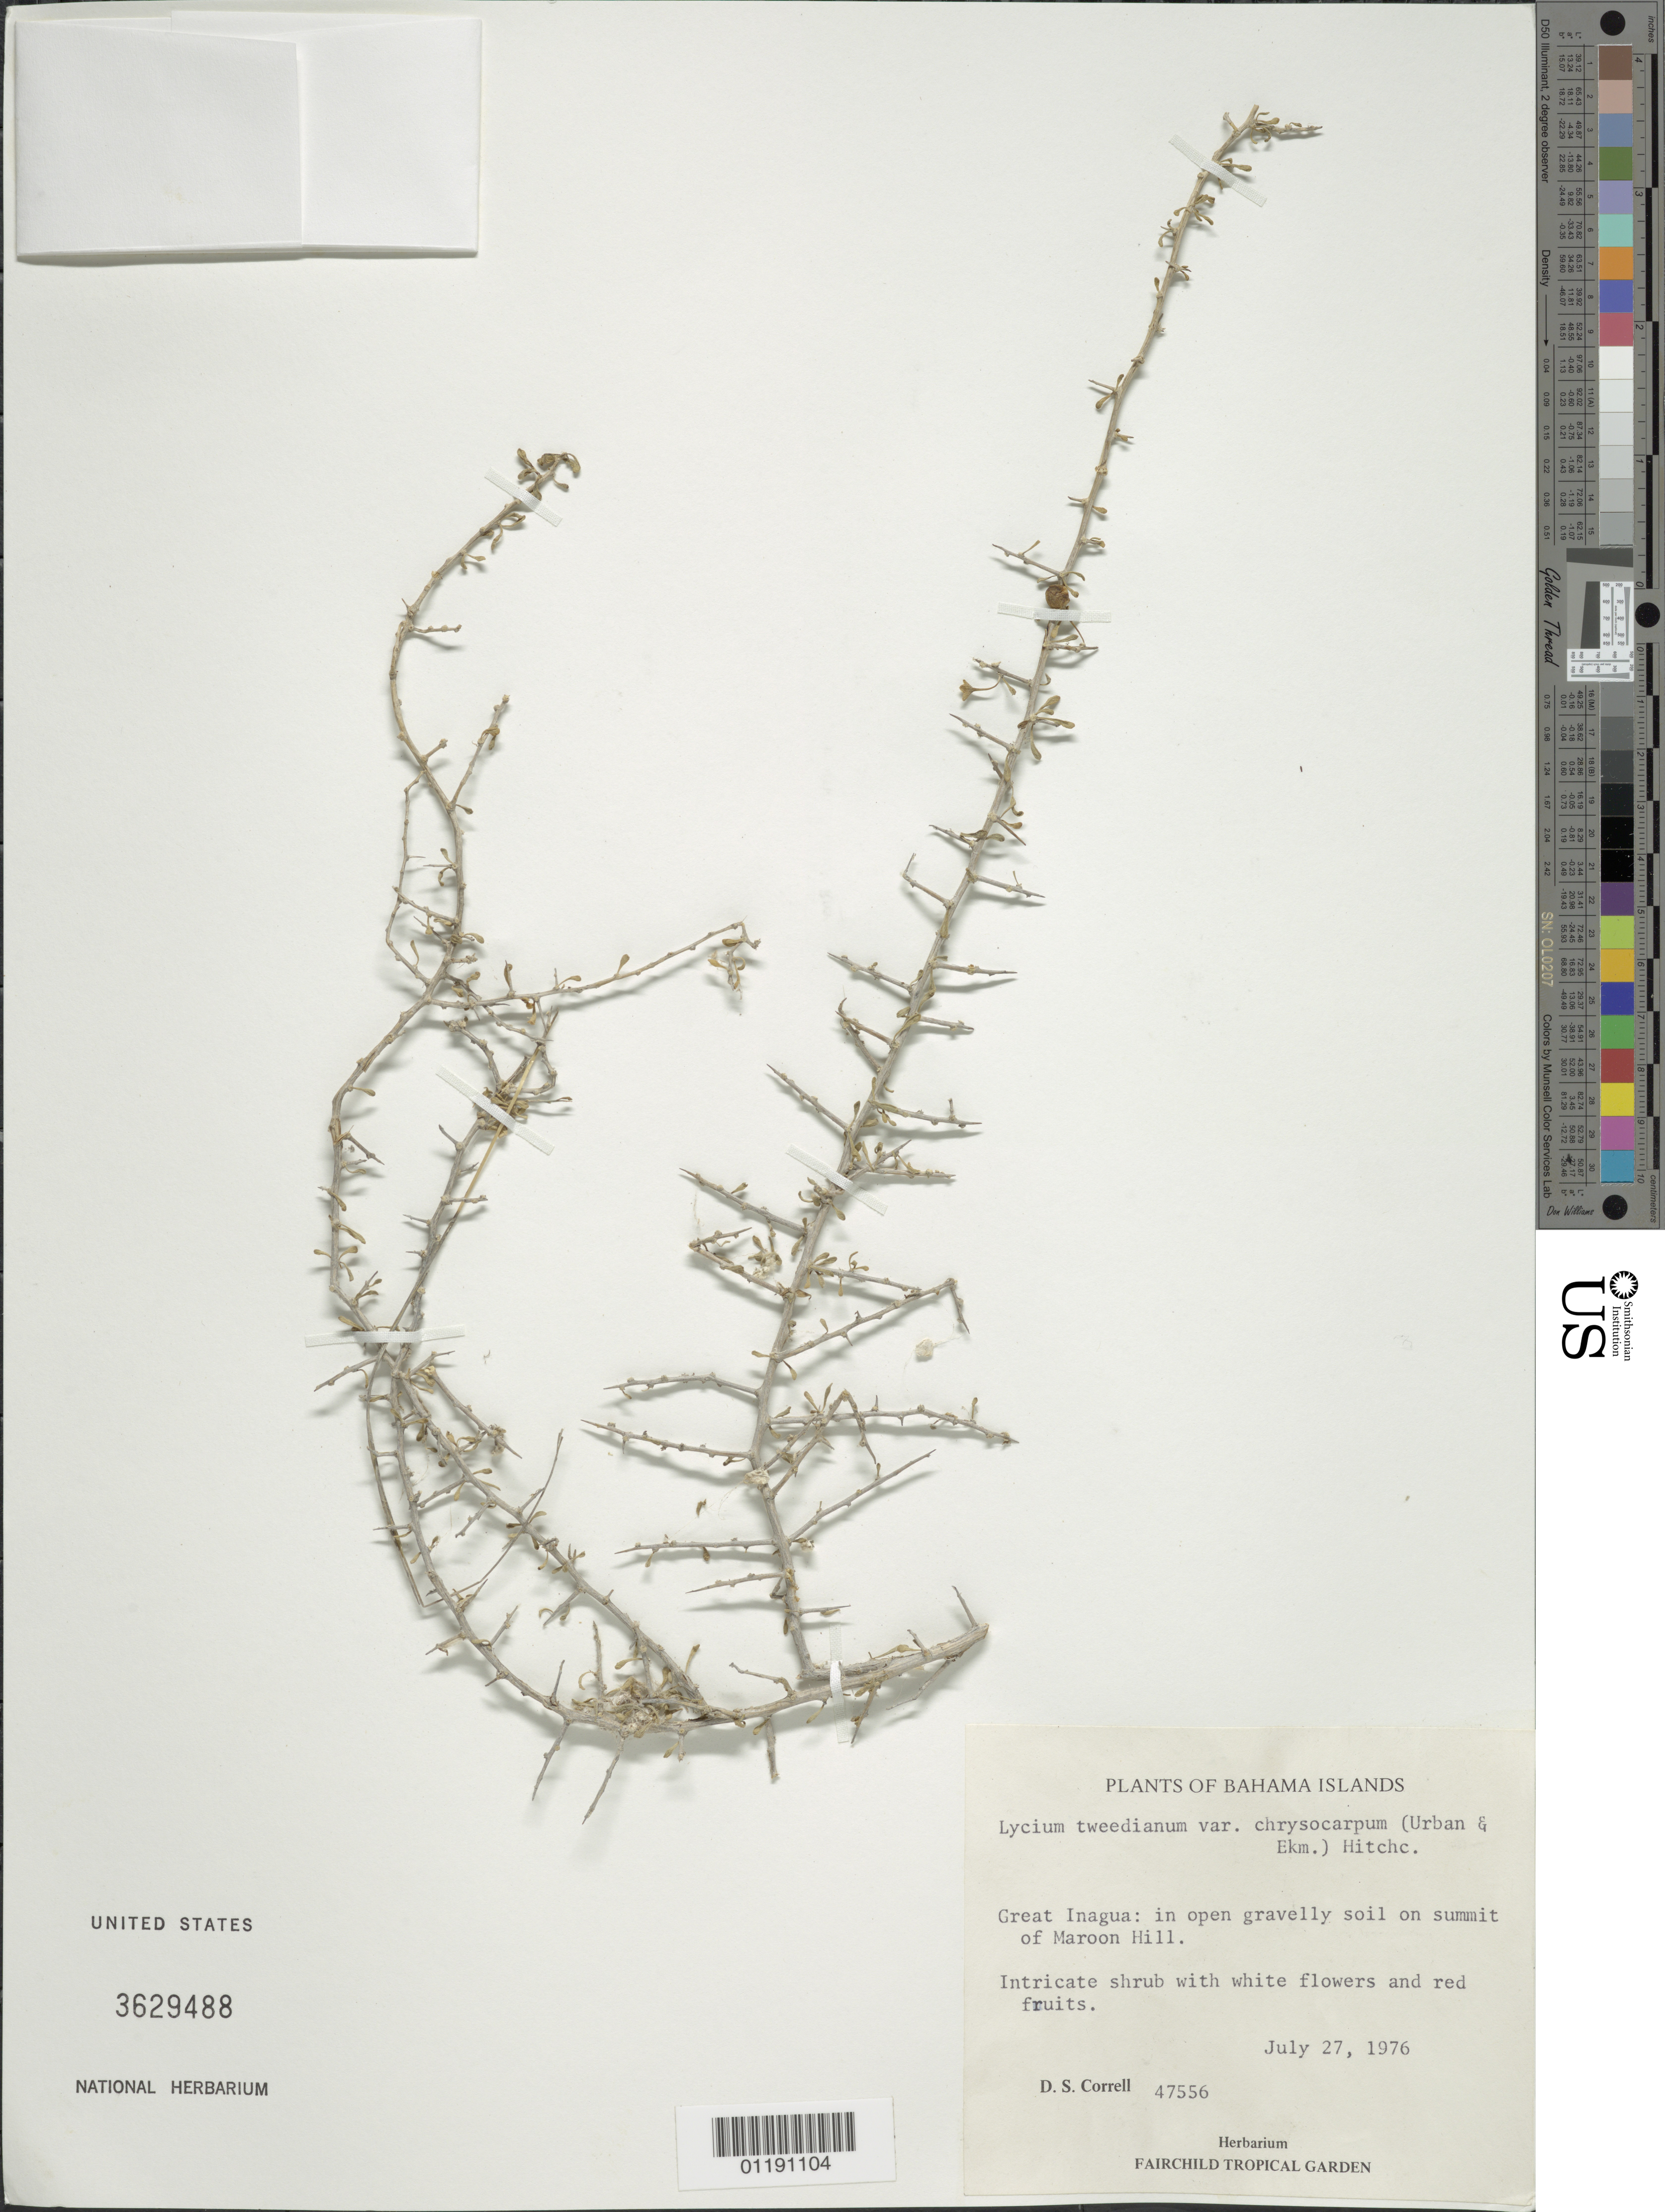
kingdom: Plantae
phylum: Tracheophyta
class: Magnoliopsida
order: Solanales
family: Solanaceae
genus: Lycium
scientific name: Lycium tweedianum var. chrysocarpum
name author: C.L. Hitchc.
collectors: D. S. Correll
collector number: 47556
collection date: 1976-07-27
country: Bahamas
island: Great Inagua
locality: In open gravelly soil on summit of Maroon Hill.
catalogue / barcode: US 3629488